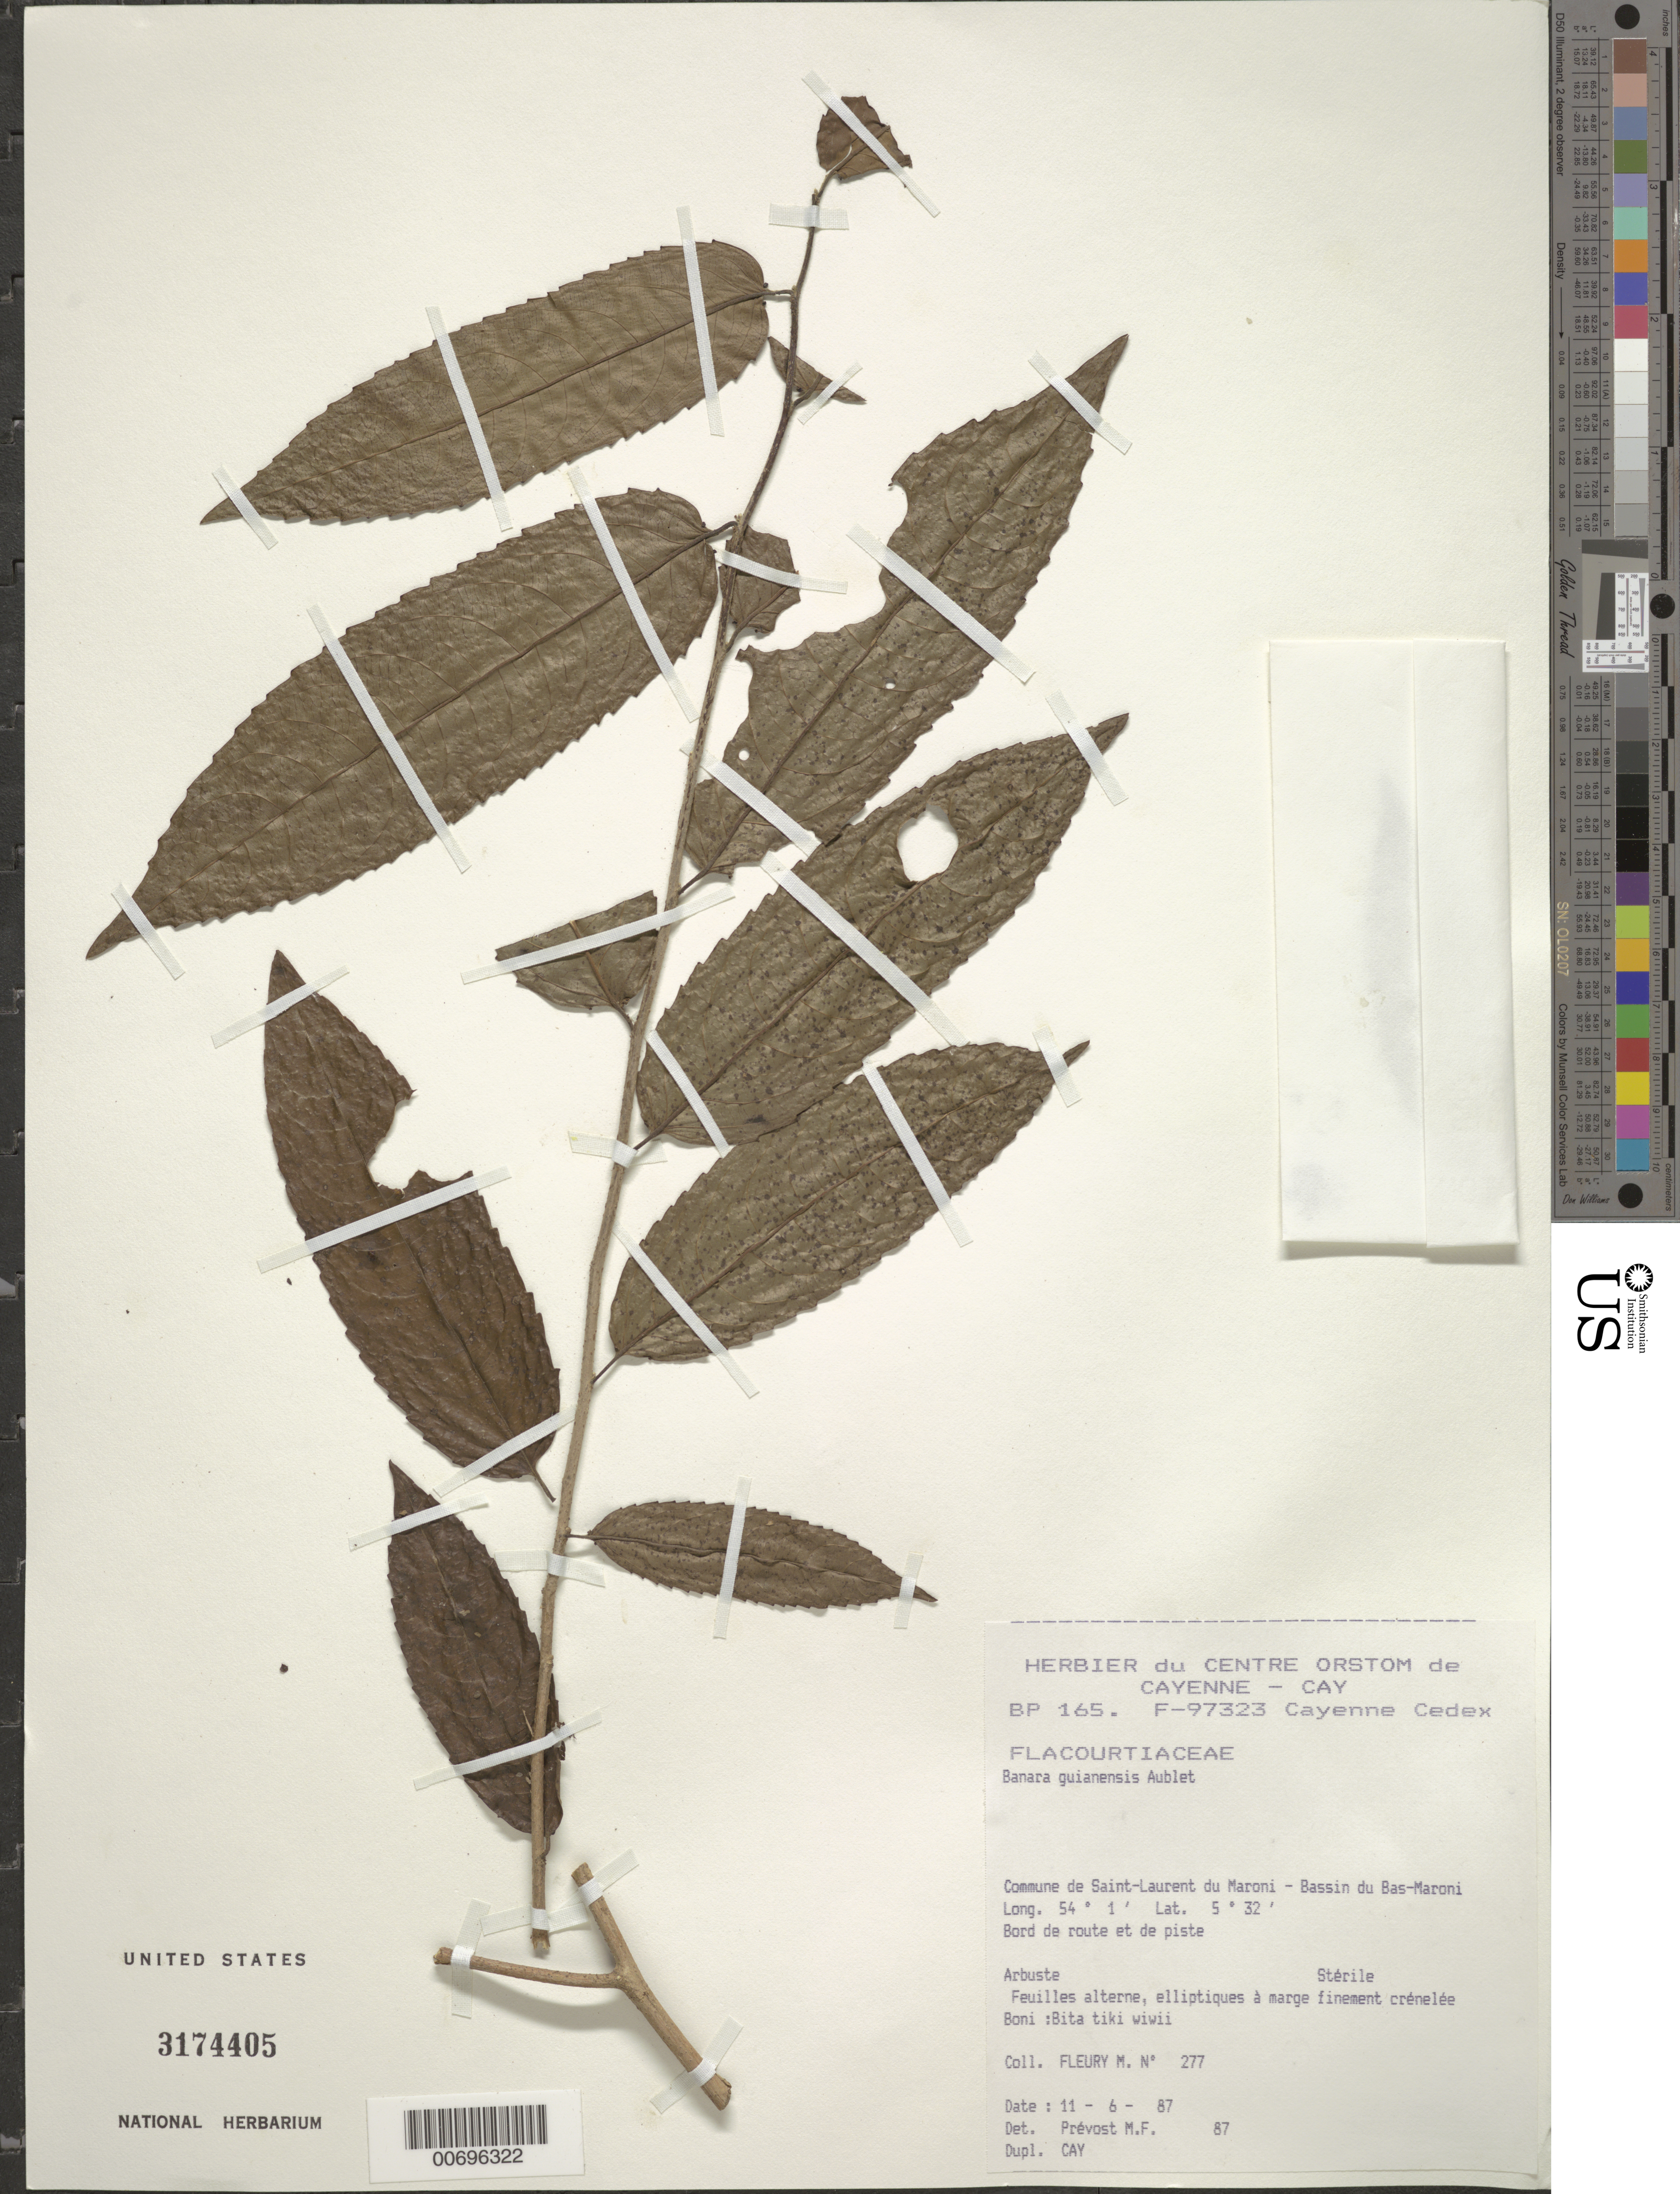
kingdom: Plantae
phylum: Tracheophyta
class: Magnoliopsida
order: Malpighiales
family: Salicaceae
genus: Banara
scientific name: Banara guianensis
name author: Aubl.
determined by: Prévost, M.-F.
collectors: M. Fleury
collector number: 277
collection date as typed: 11-Jun-87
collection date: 1987-06-11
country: French Guiana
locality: Commune de Saint-Laurent du Maroni, Bassin du Bas-Maroni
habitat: Along road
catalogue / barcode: US 3174405